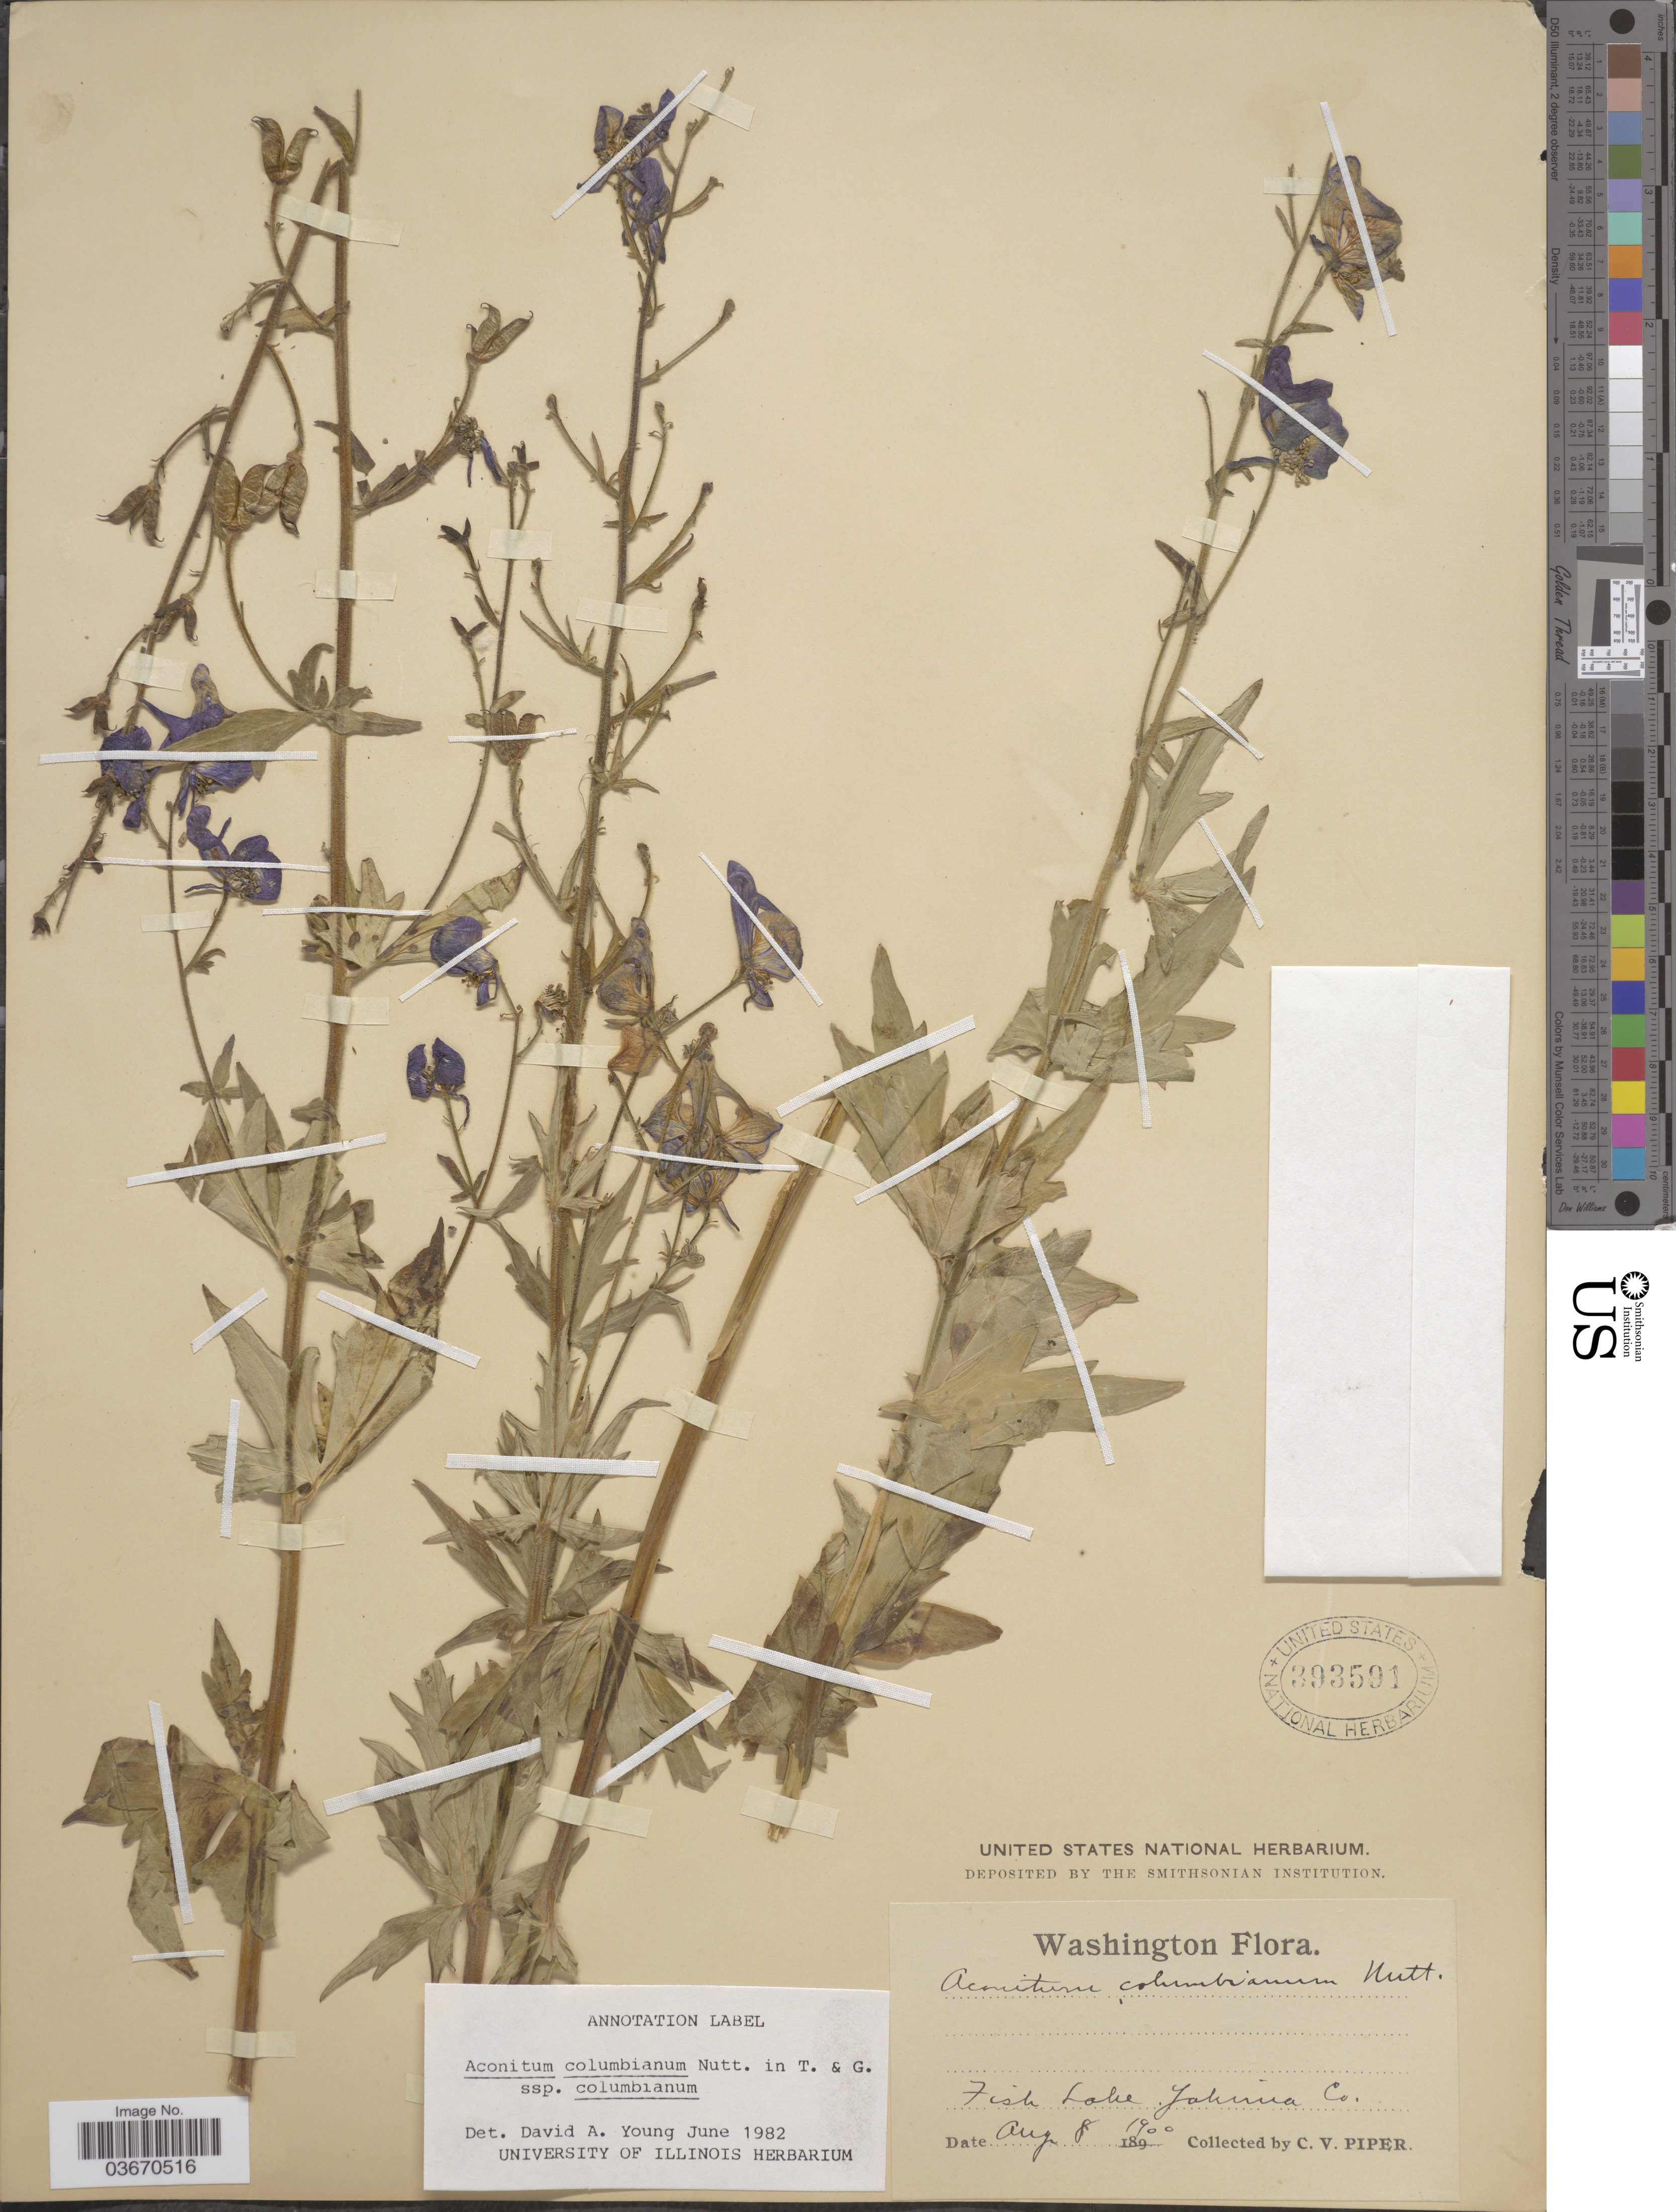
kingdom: Plantae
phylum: Tracheophyta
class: Magnoliopsida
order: Ranunculales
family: Ranunculaceae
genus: Aconitum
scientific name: Aconitum columbianum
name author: Nutt.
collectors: C. V. Piper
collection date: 1900-08-08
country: United States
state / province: Washington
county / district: Yakima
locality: Fish Lake. Yakima Co.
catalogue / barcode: US 393591